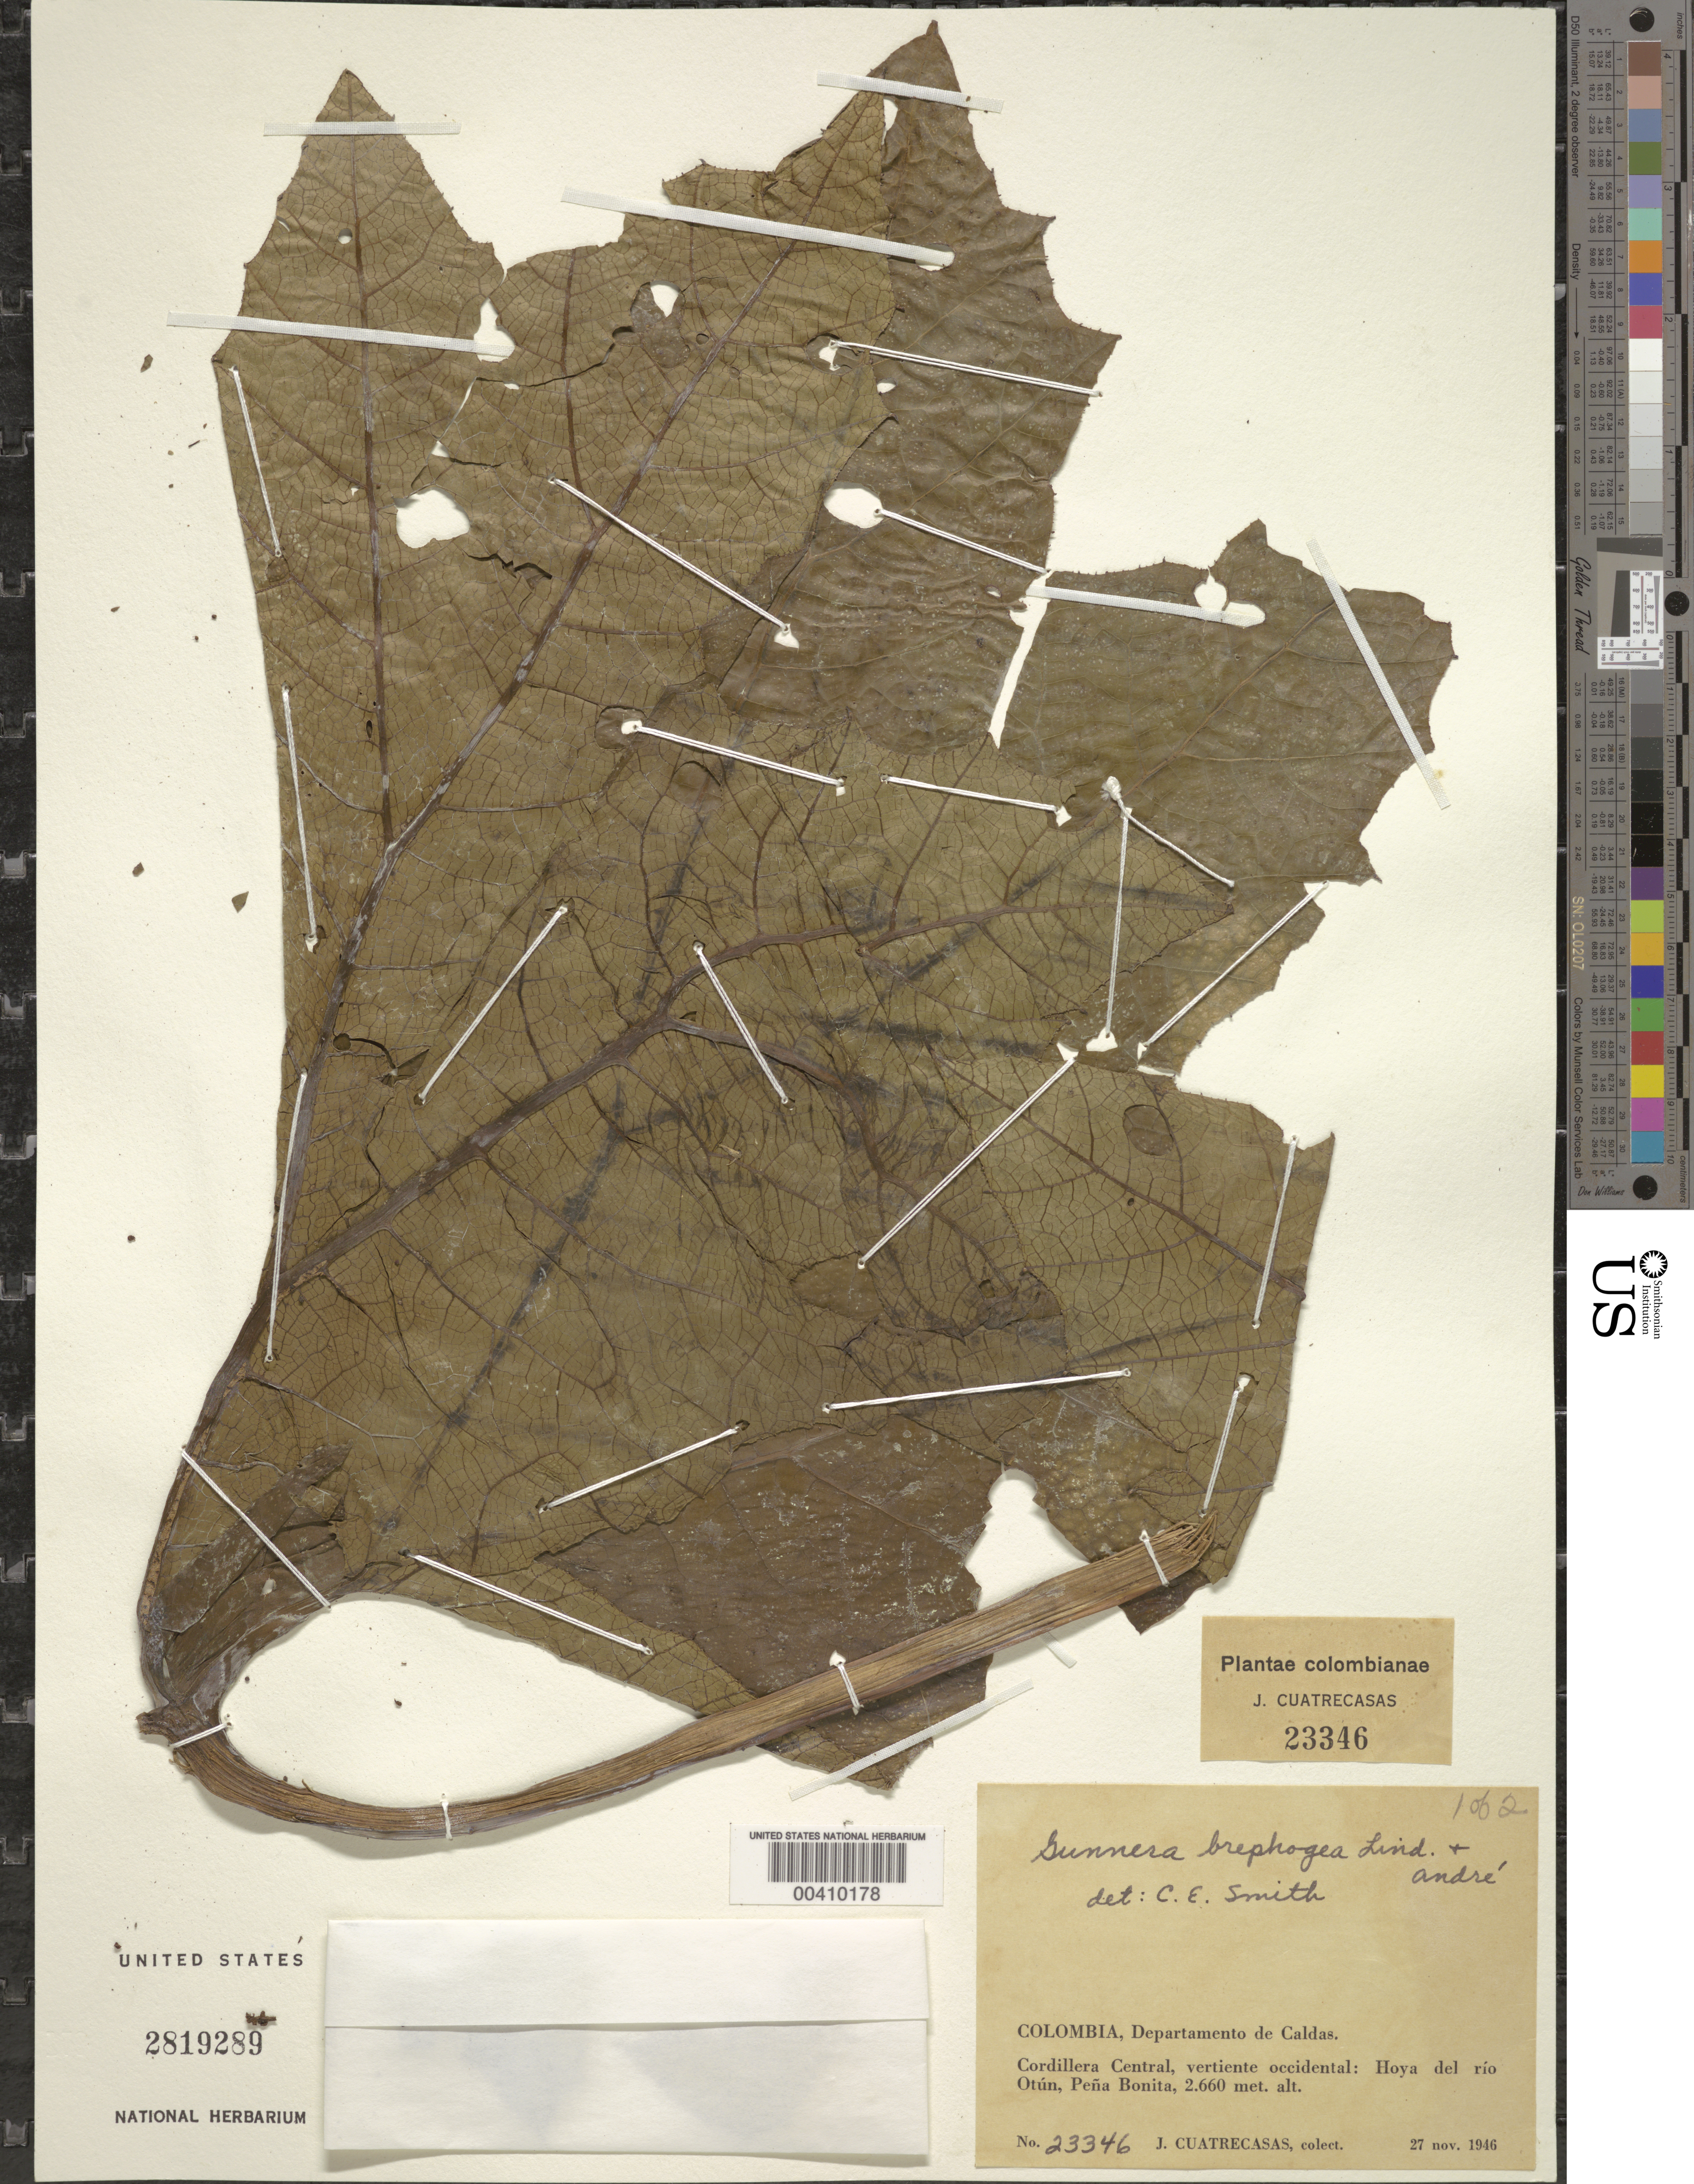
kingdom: Plantae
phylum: Tracheophyta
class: Magnoliopsida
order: Gunnerales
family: Gunneraceae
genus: Gunnera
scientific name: Gunnera brephogea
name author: B.L. Linden & André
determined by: Smith, C. E., Jr.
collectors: J. Cuatrecasas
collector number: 23346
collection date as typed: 27 Nov 1946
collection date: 1946-11-27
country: Colombia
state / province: Caldas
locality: Cordillera Central, Vertiente Occidental: Hoya del Río Otún, Peña Bonita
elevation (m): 2660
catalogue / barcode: US 2819289